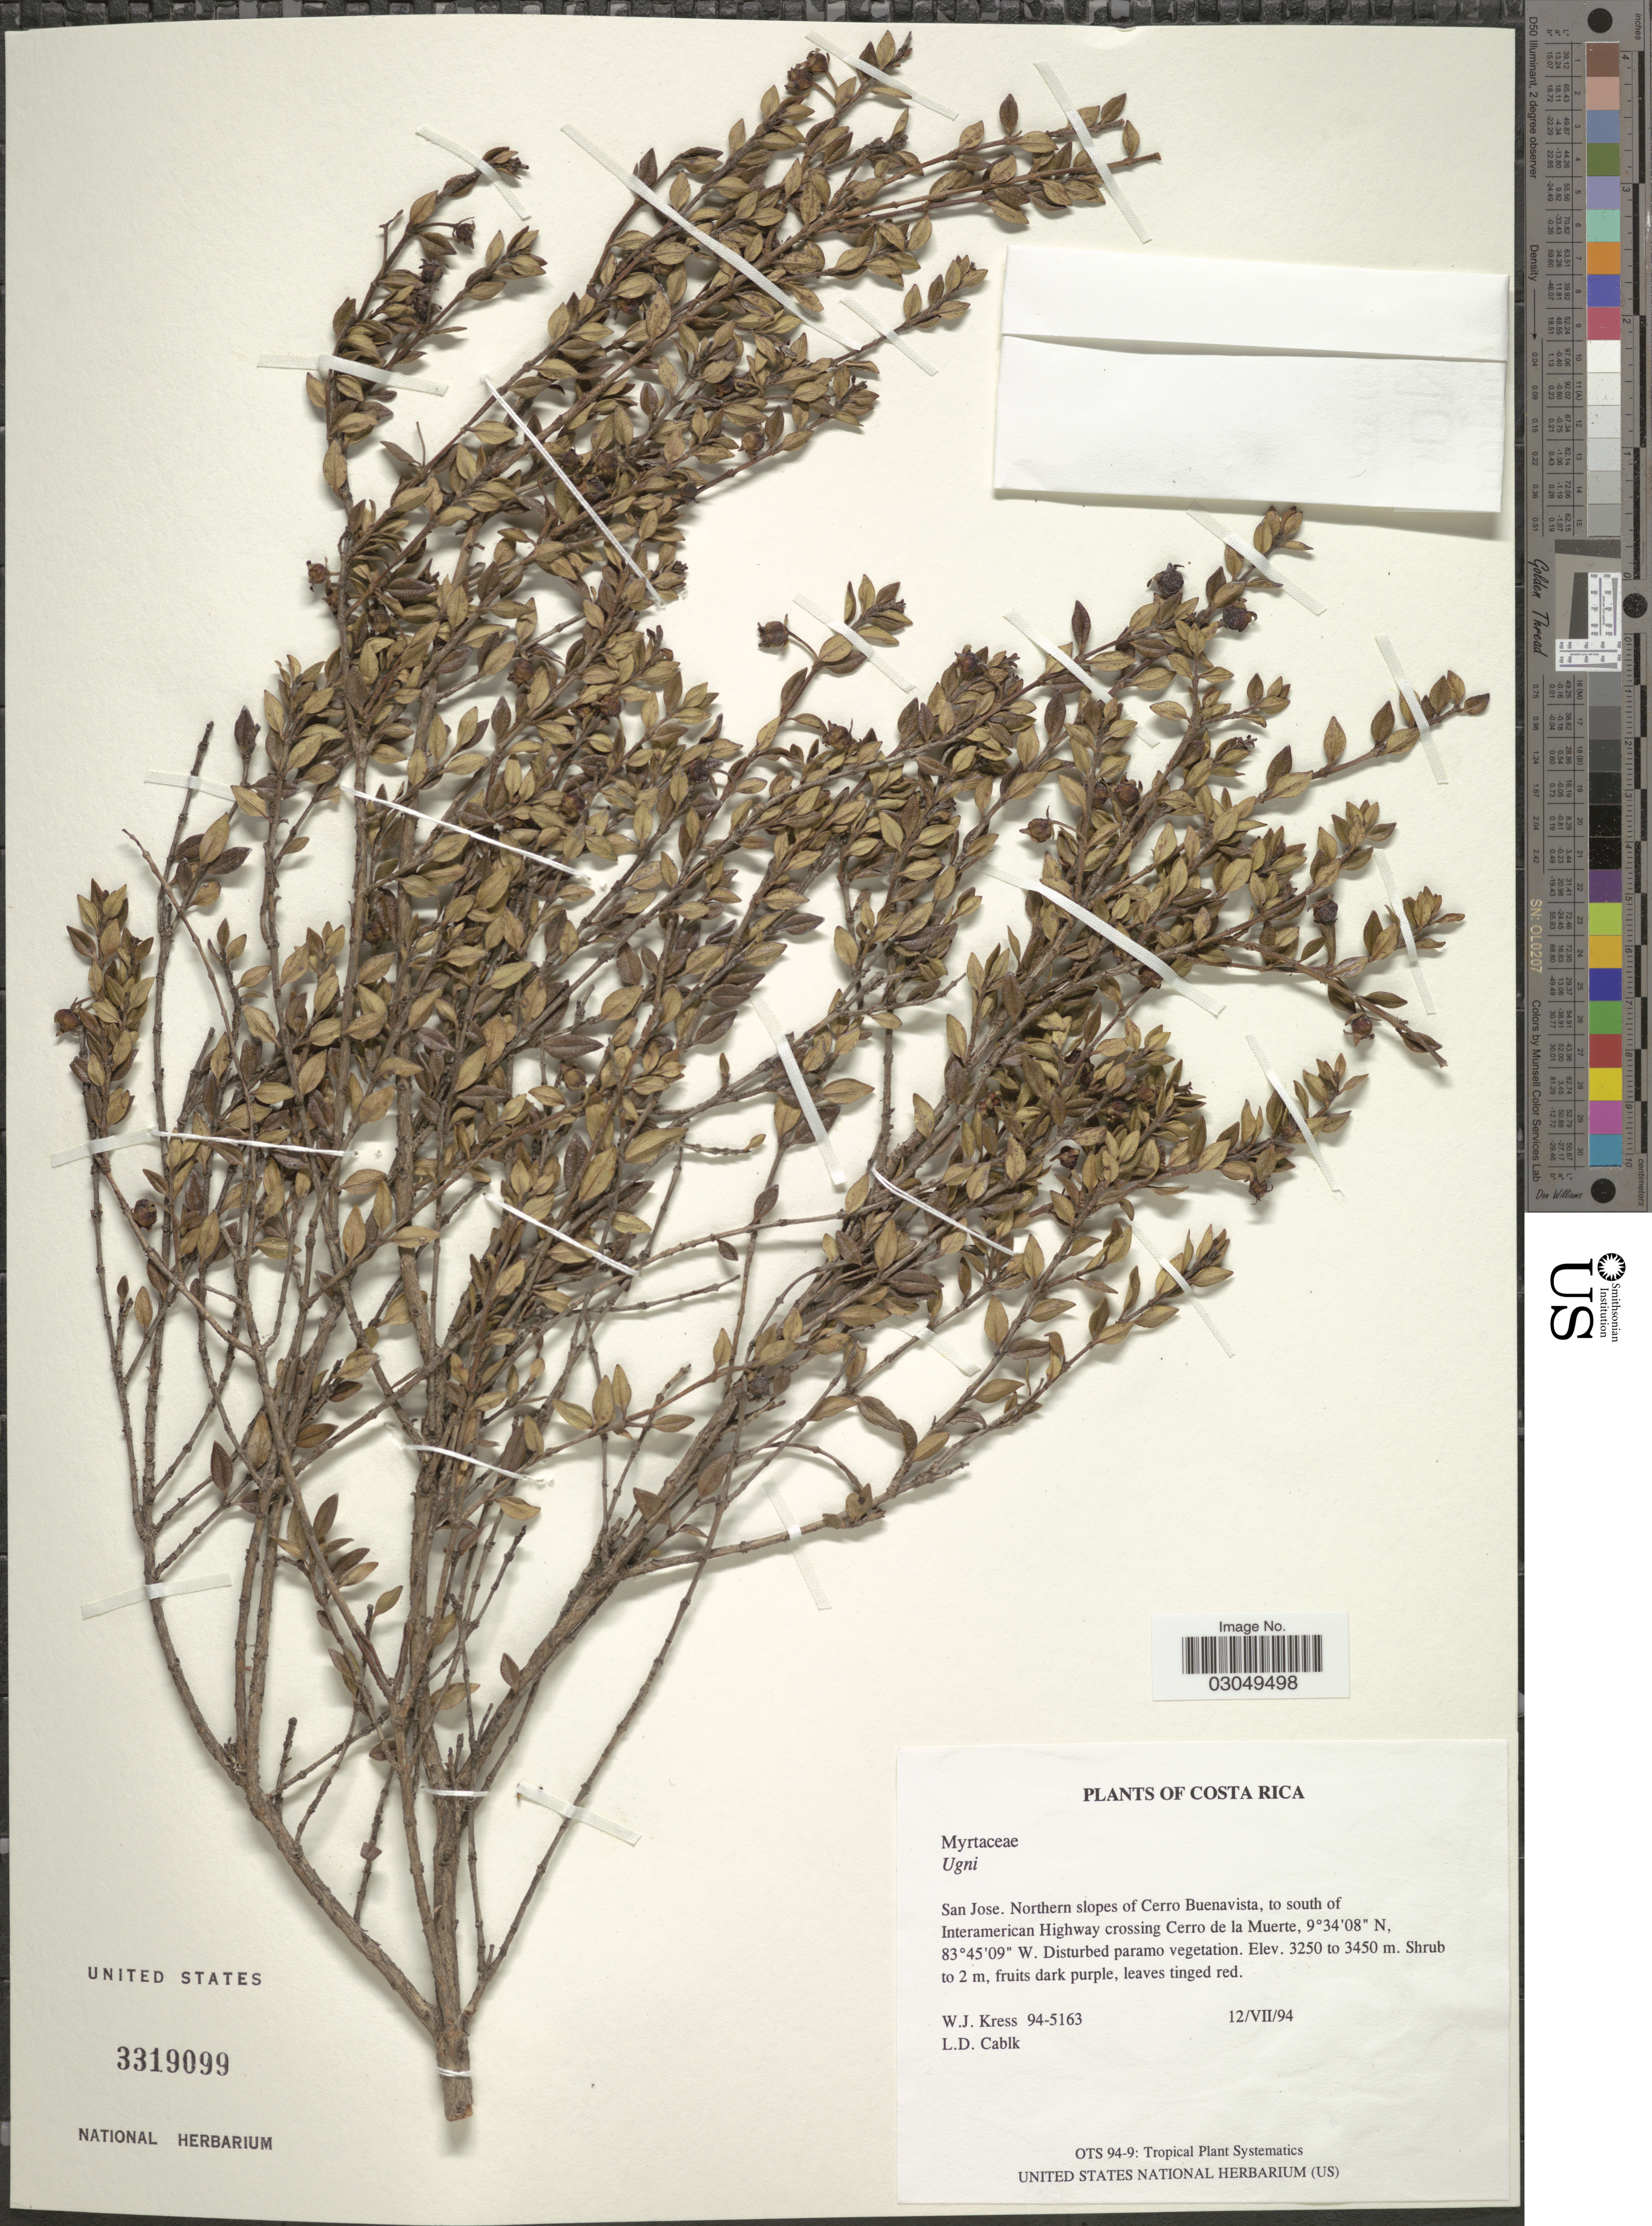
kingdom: Plantae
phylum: Tracheophyta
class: Magnoliopsida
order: Myrtales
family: Myrtaceae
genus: Ugni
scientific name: Ugni myricoides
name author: (Kunth) O. Berg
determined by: Strong, Mark T., (BOT), Smithsonian Institution - National Museum of Natural History (UNITED STATES)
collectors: W. J. Kress & L. Cablk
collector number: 94-5163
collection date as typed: Transcribed d/m/y: 12/7/94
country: Costa Rica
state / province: San José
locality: Northern slopes of Cerro Buenavista, to south of Interamerican Highway crossing Cerro de la Muerte.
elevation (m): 3250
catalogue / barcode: US 3319099